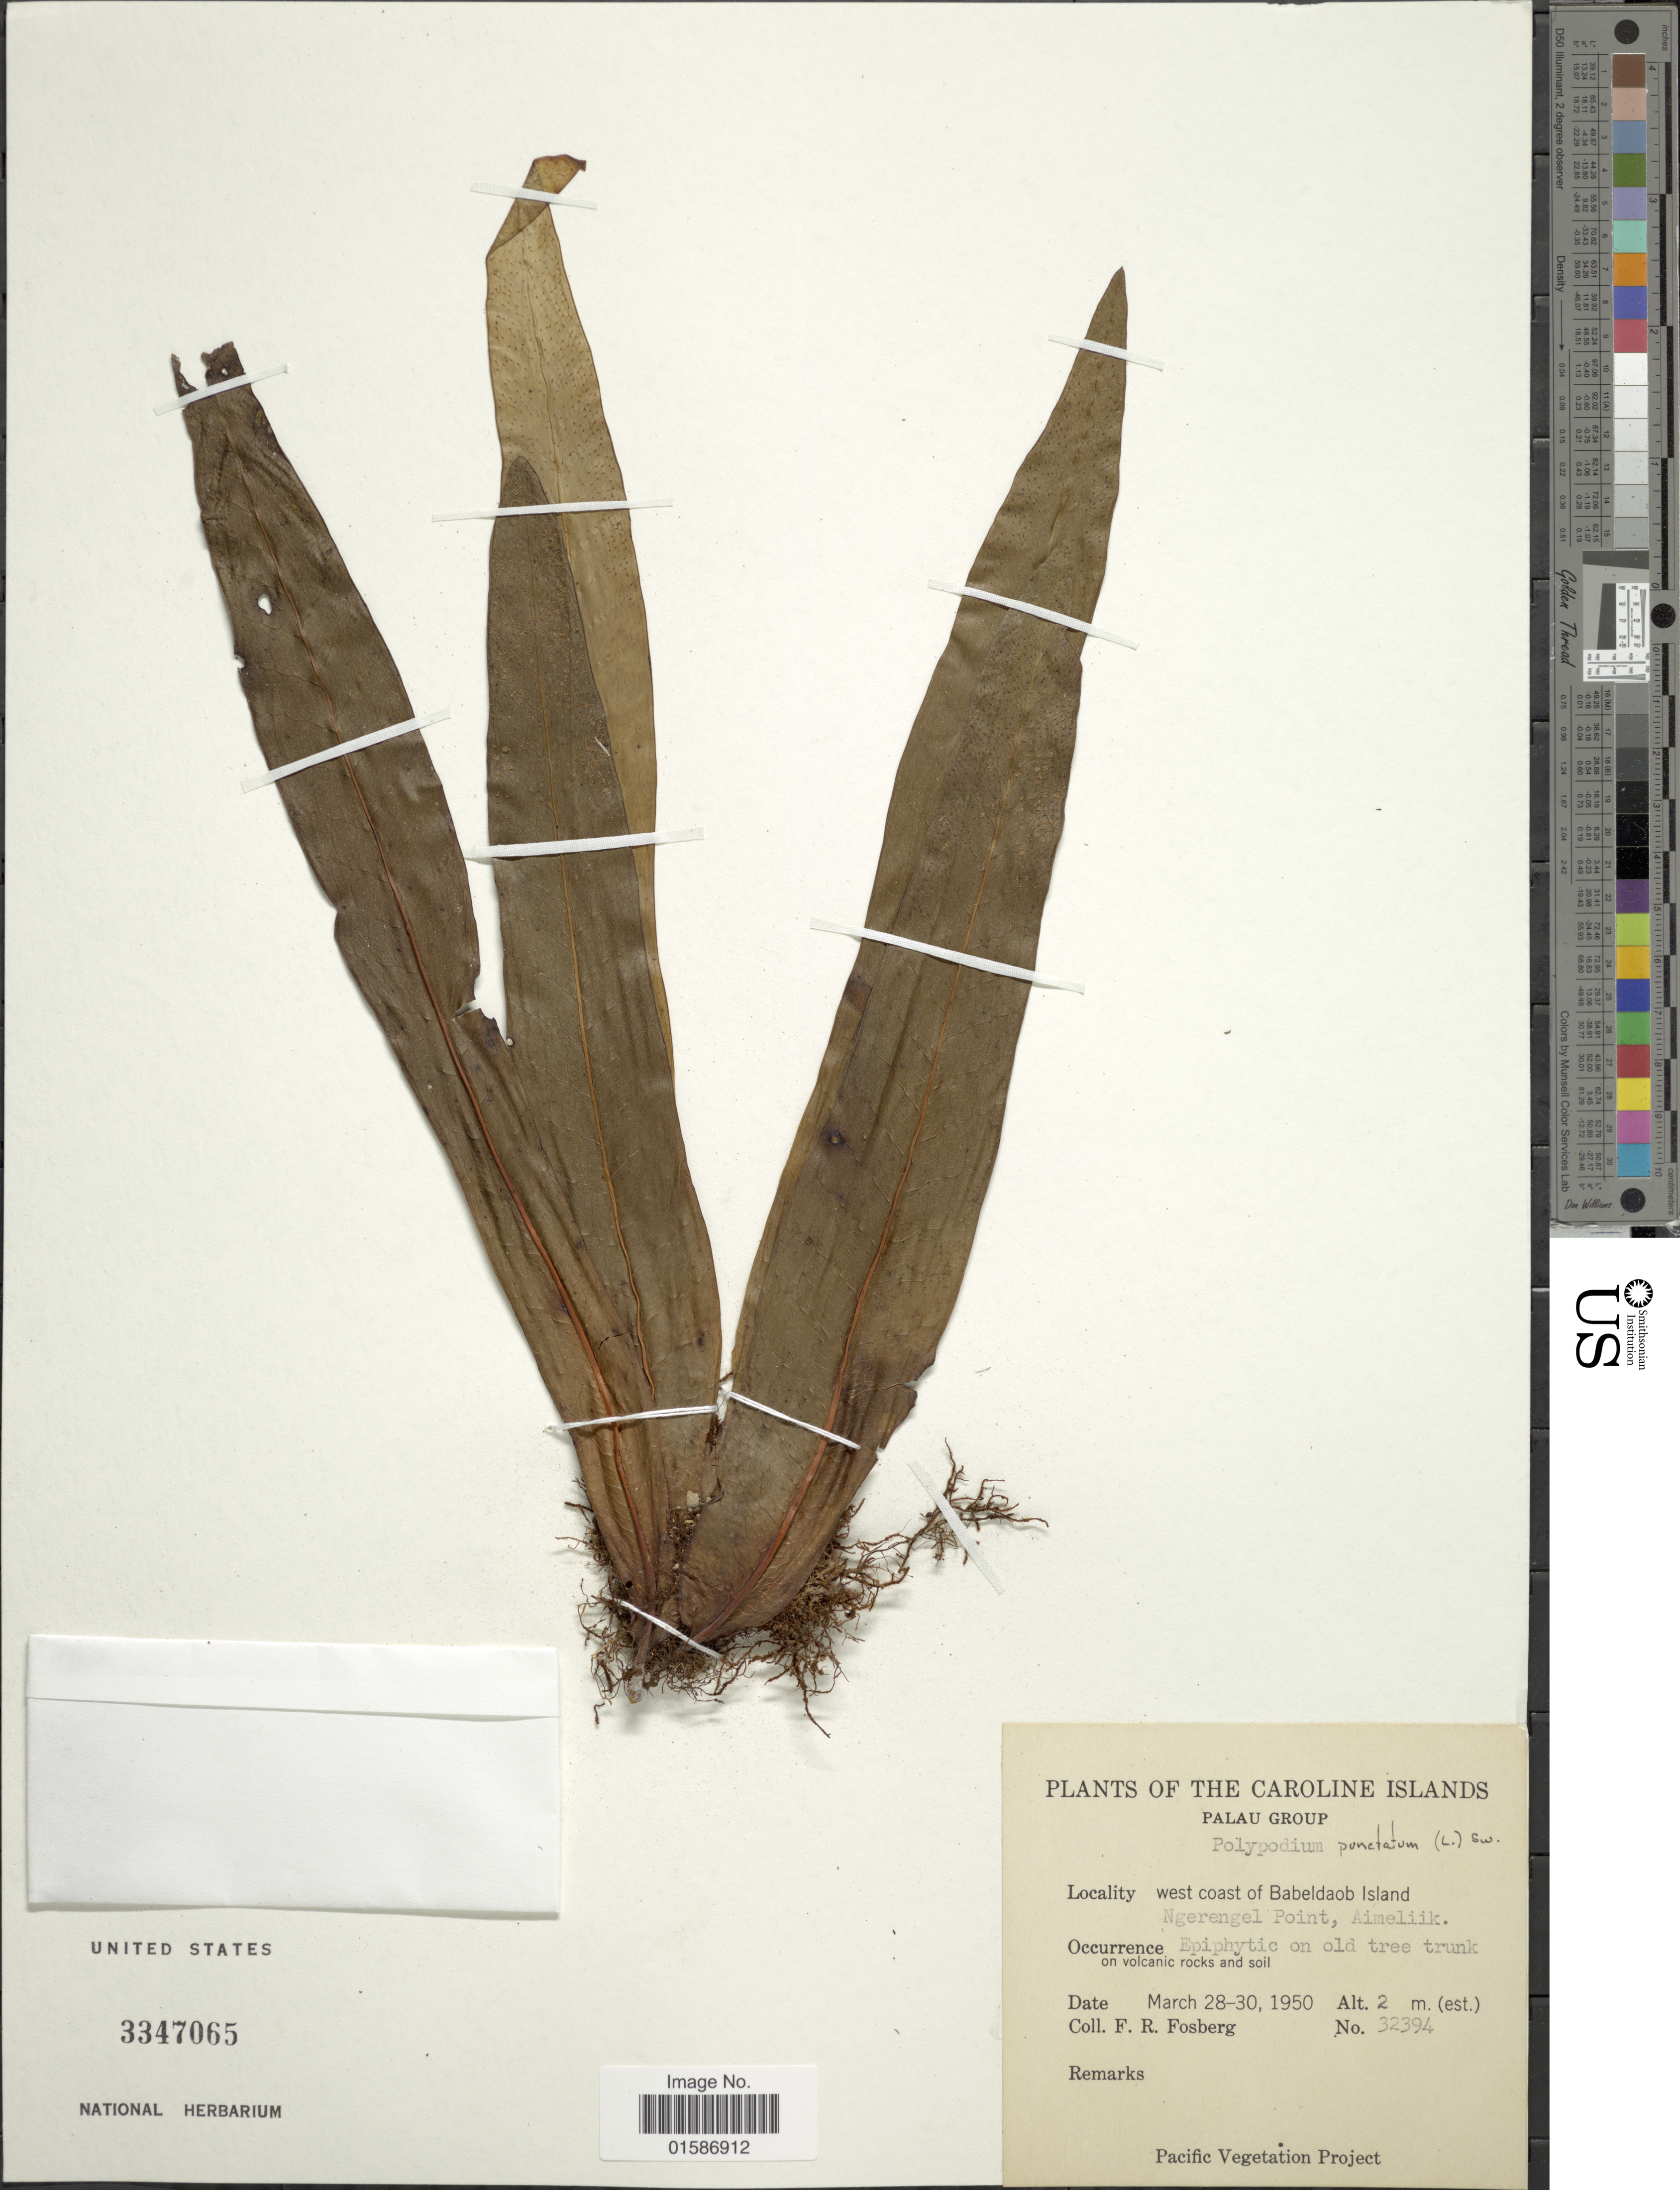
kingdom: Plantae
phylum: Tracheophyta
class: Polypodiopsida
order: Polypodiales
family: Polypodiaceae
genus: Microsorum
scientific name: Microsorum punctatum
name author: (L.) Copel.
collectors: F. R. Fosberg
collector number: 32394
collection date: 1950-03-28/1950-03-30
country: Palau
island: Babeldaob [Babelthuap]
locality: The Caroline Islands, Palau Group, west coast of Babeldaob Island Ngerengel Point, Aimeliik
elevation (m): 2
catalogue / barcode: US 3347065